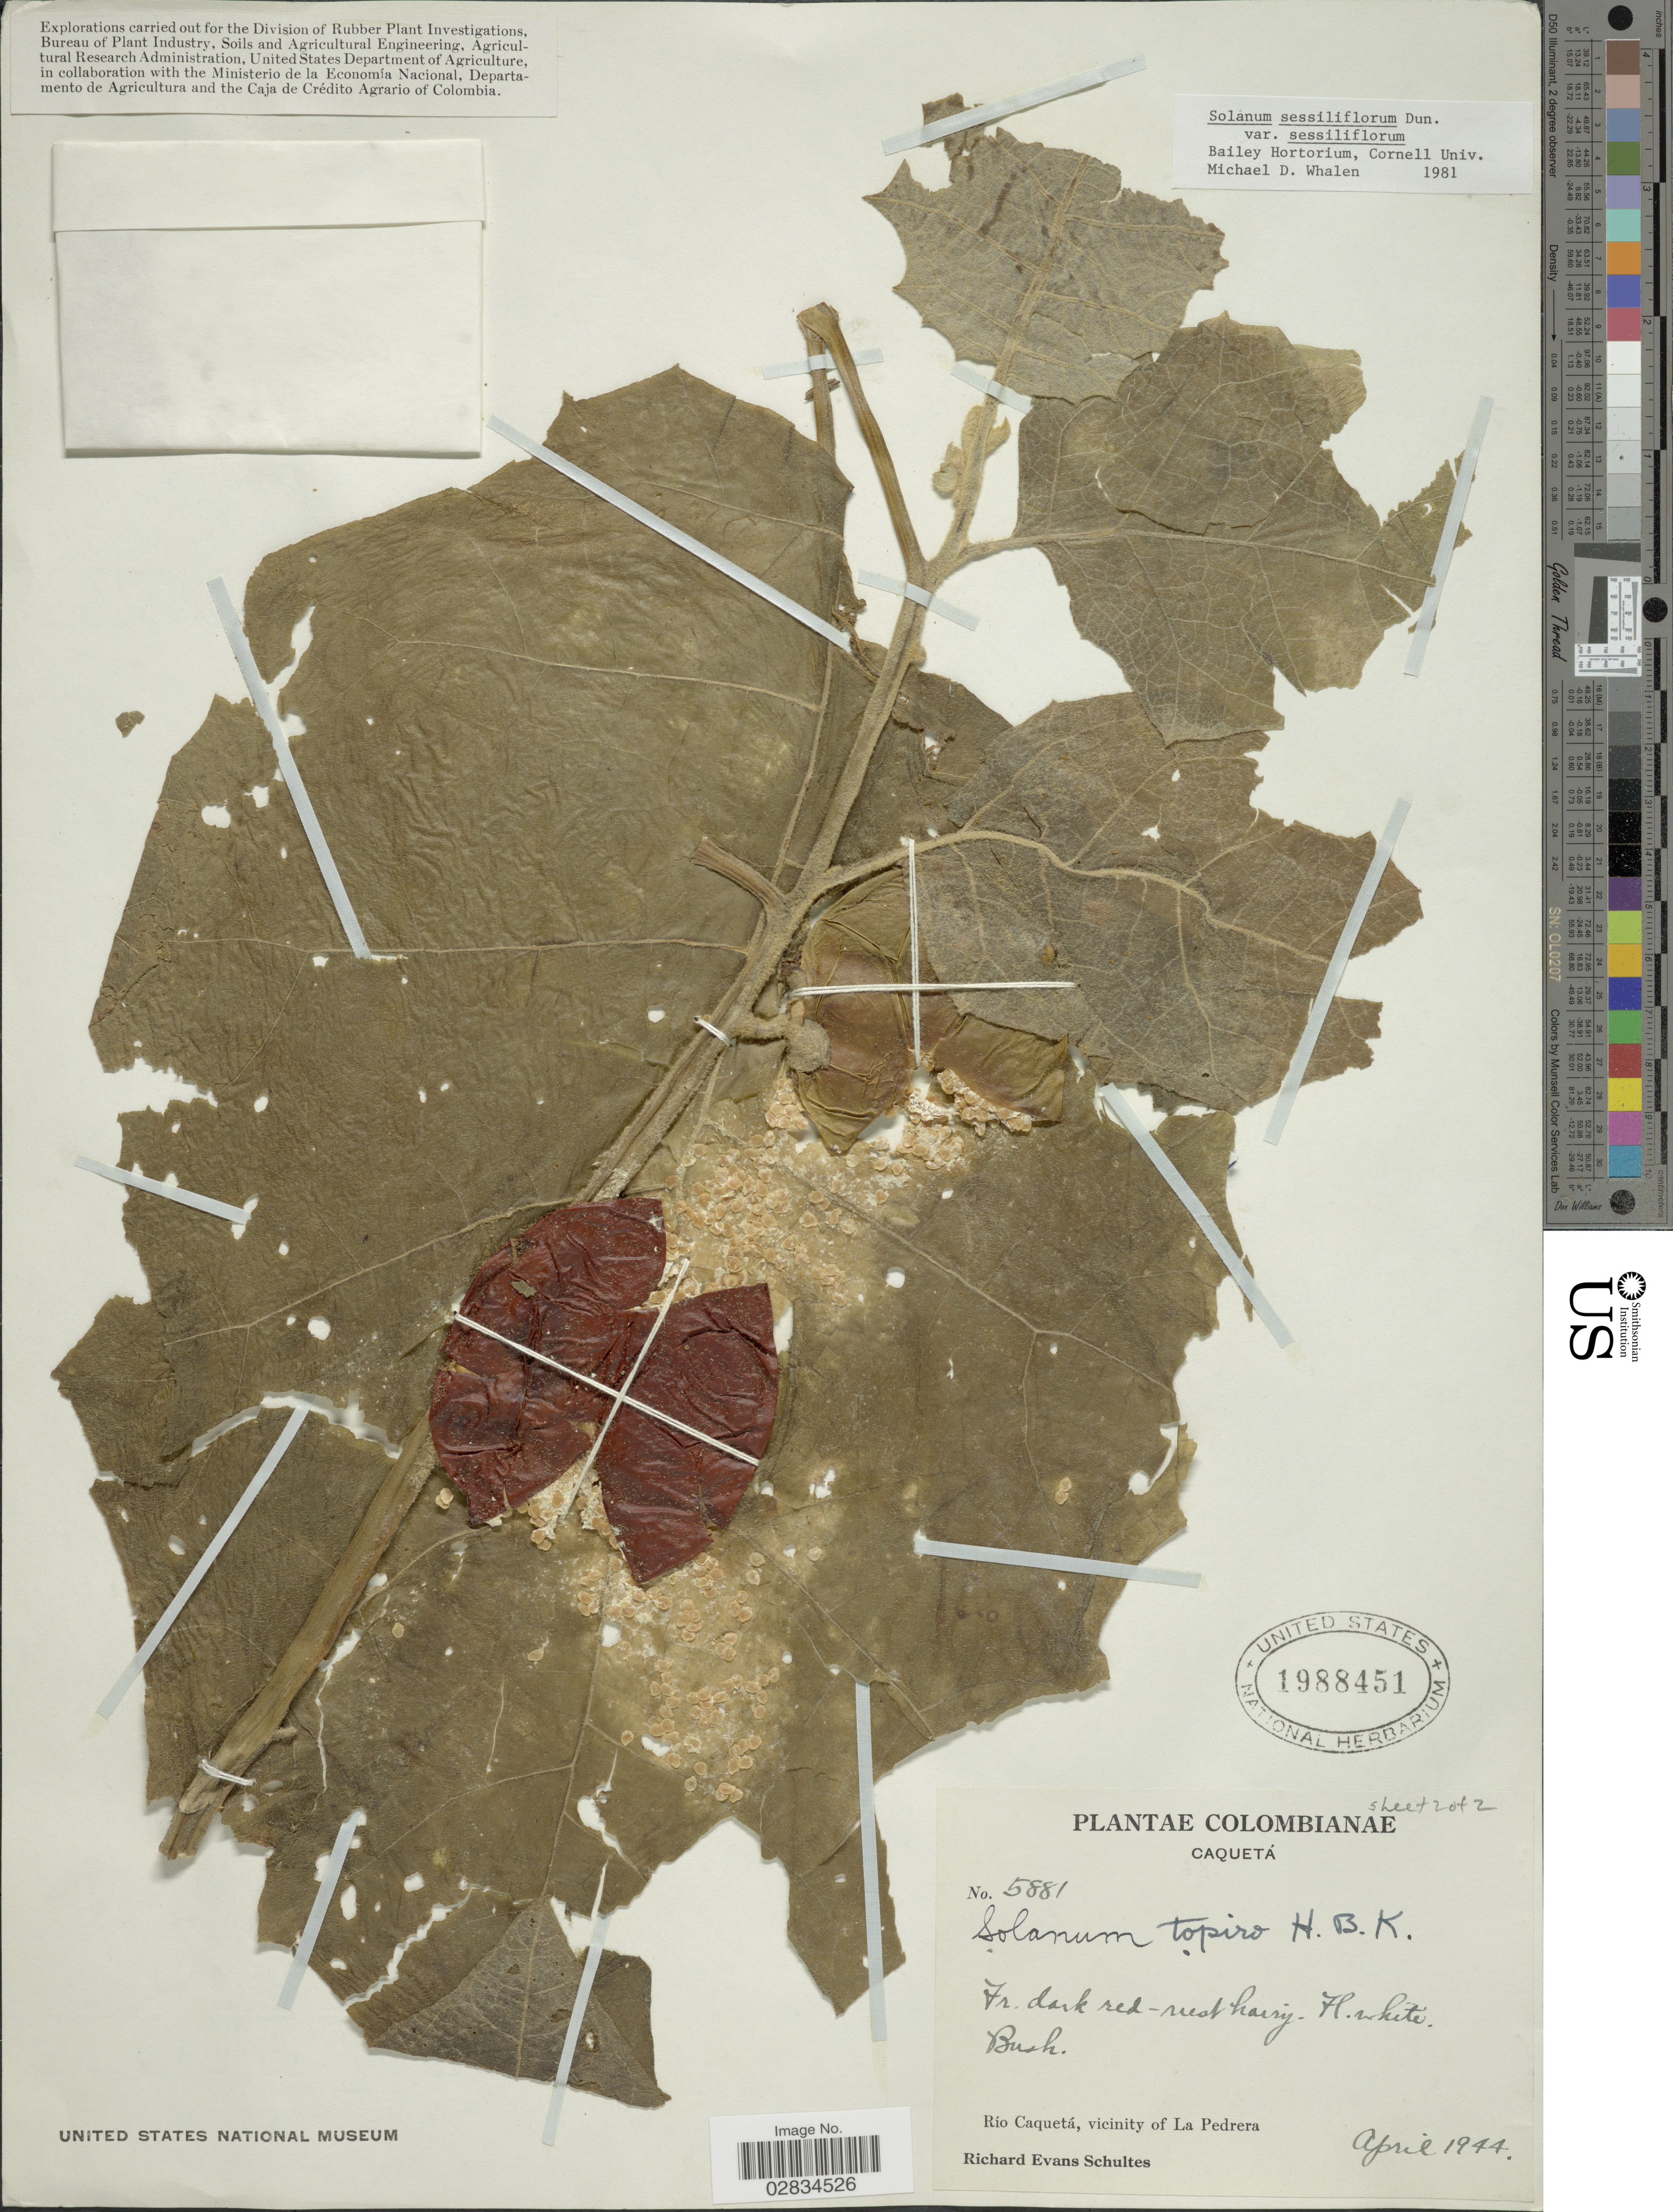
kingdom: Plantae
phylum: Tracheophyta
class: Magnoliopsida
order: Solanales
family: Solanaceae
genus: Solanum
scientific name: Solanum sessiliflorum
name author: Dunal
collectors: R. E. Schultes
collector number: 5881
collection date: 1944-04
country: Colombia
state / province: Caquetá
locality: Río Caquetá, vicinity of La Pedrera.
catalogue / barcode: US 1988451